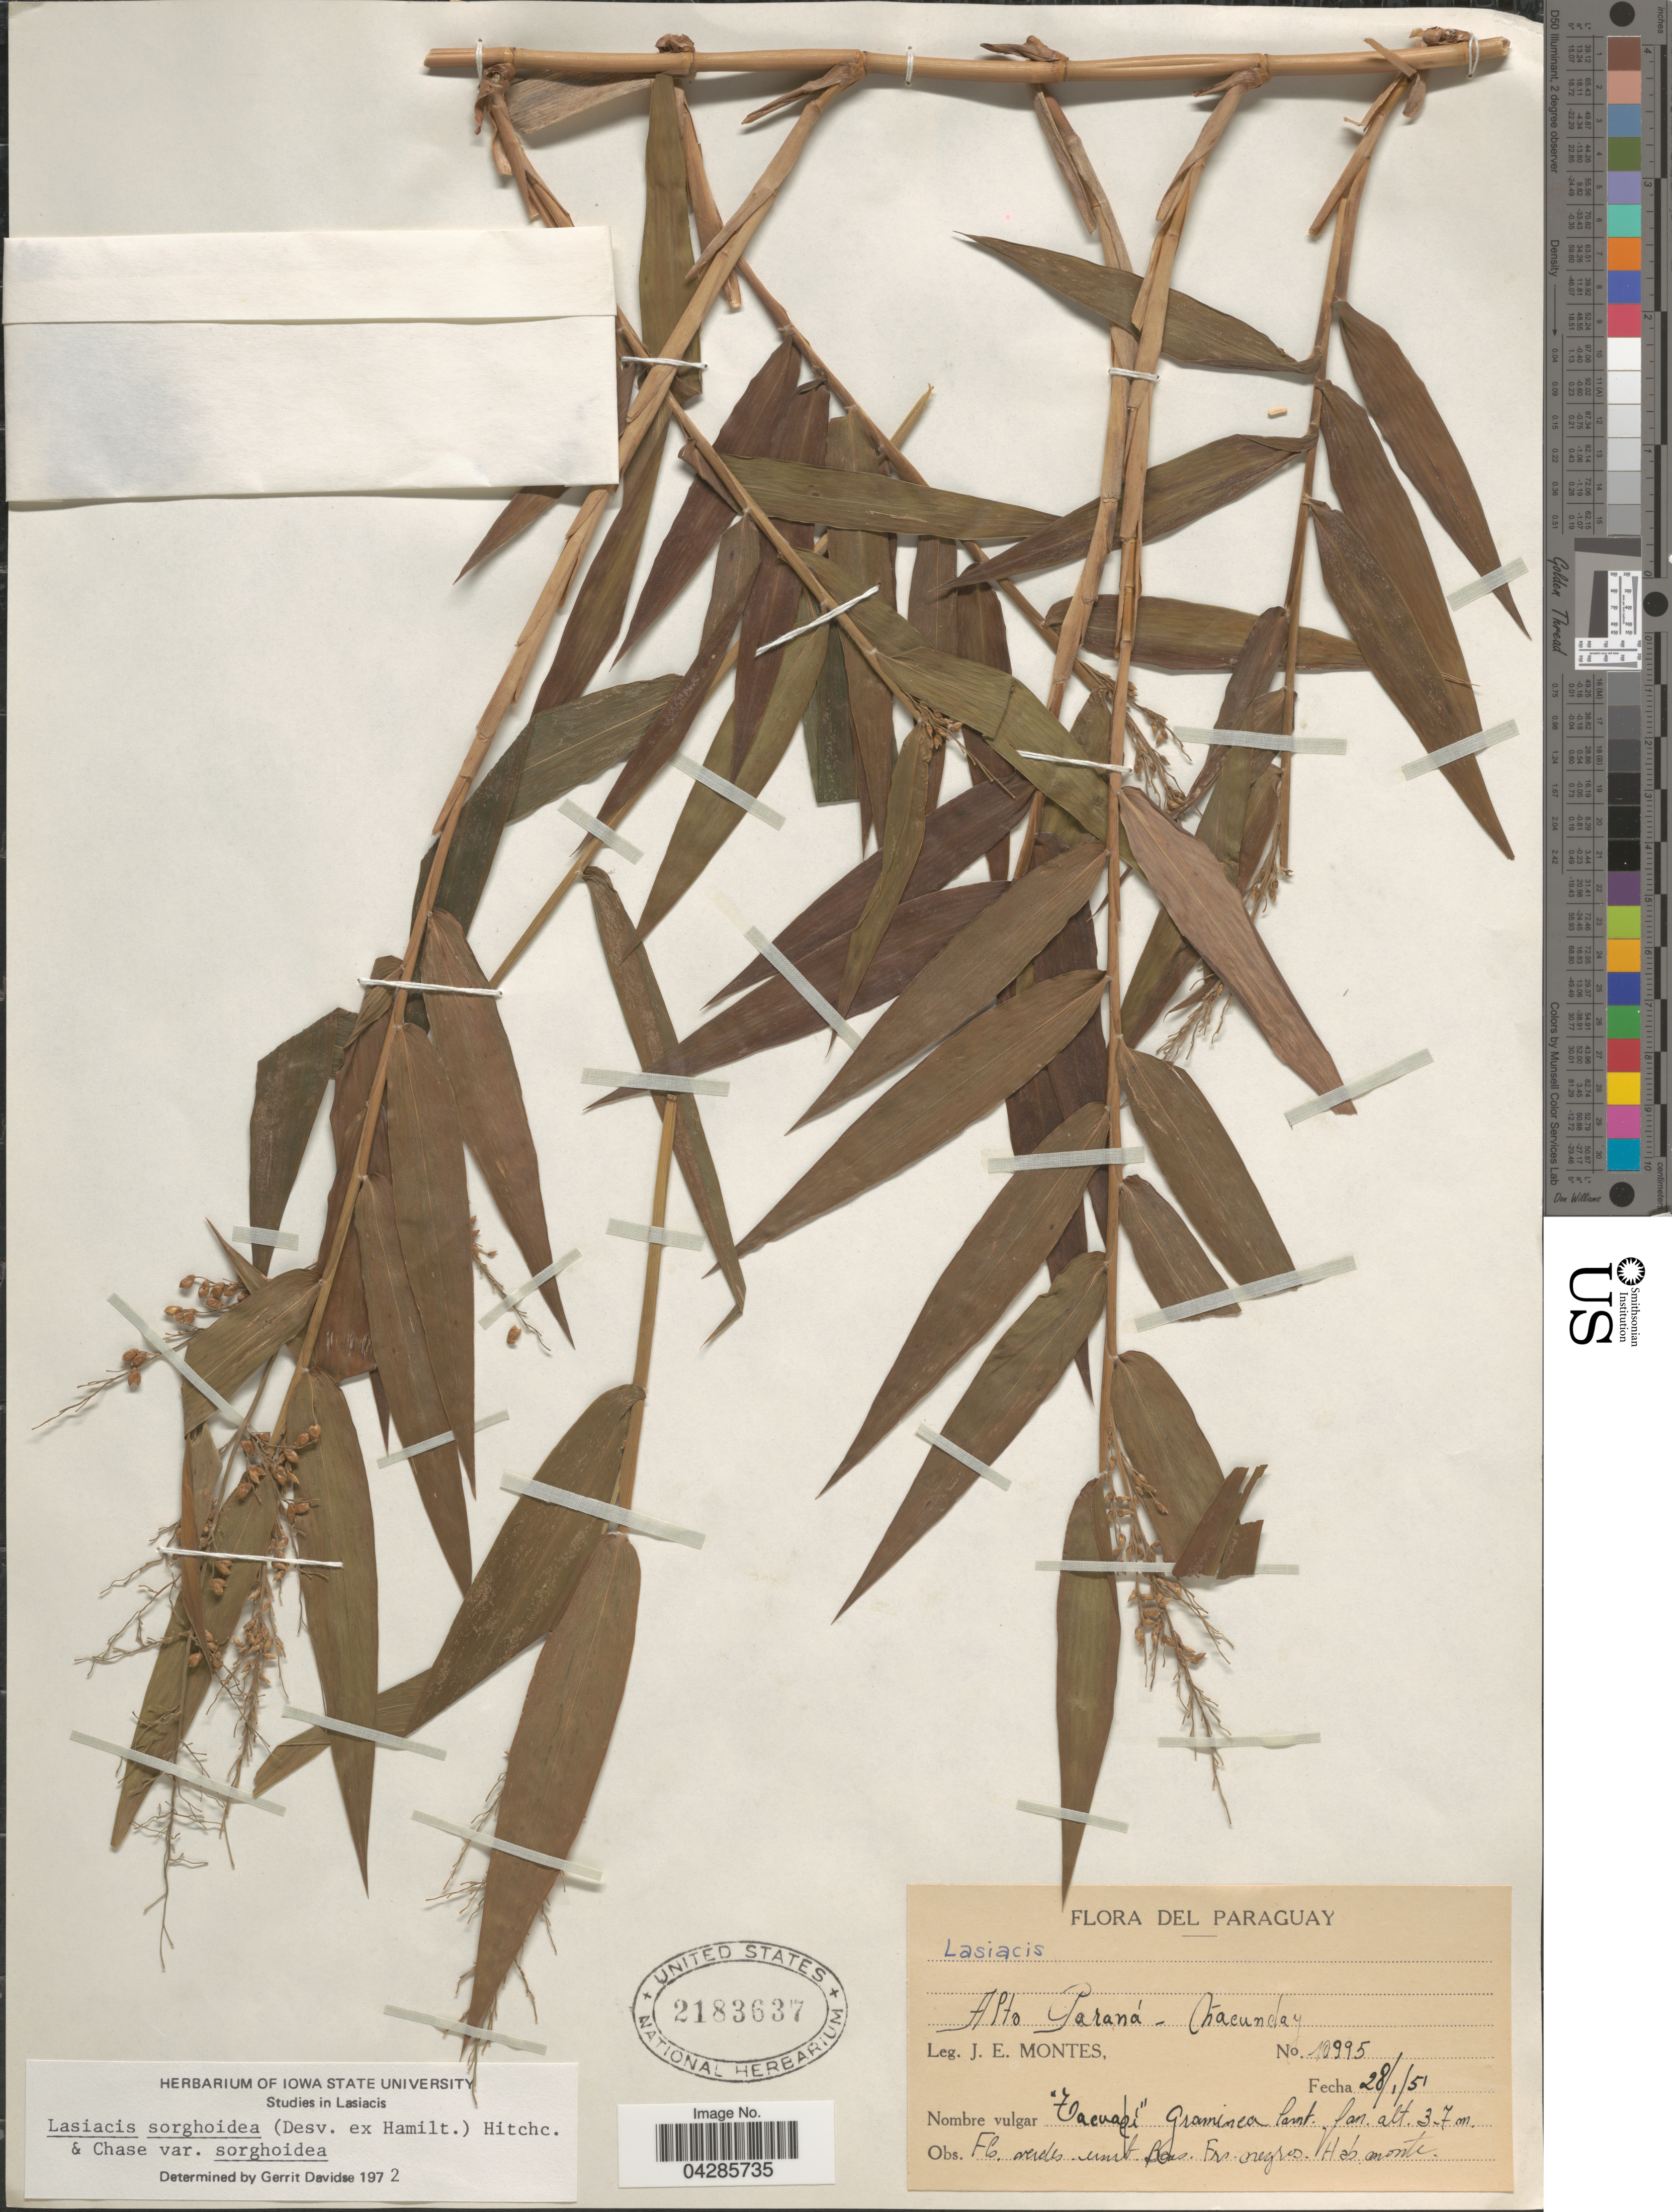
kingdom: Plantae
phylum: Tracheophyta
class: Liliopsida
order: Poales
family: Poaceae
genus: Lasiacis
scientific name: Lasiacis sorghoidea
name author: (Desv. ex Ham.) Hitchc. & Chase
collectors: J. E. Montes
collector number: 10995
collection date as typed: Transcribed d/m/y: 28/1/51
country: Paraguay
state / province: Alto Parana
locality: Alto Paraná - Nacunday.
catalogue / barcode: US 2183637